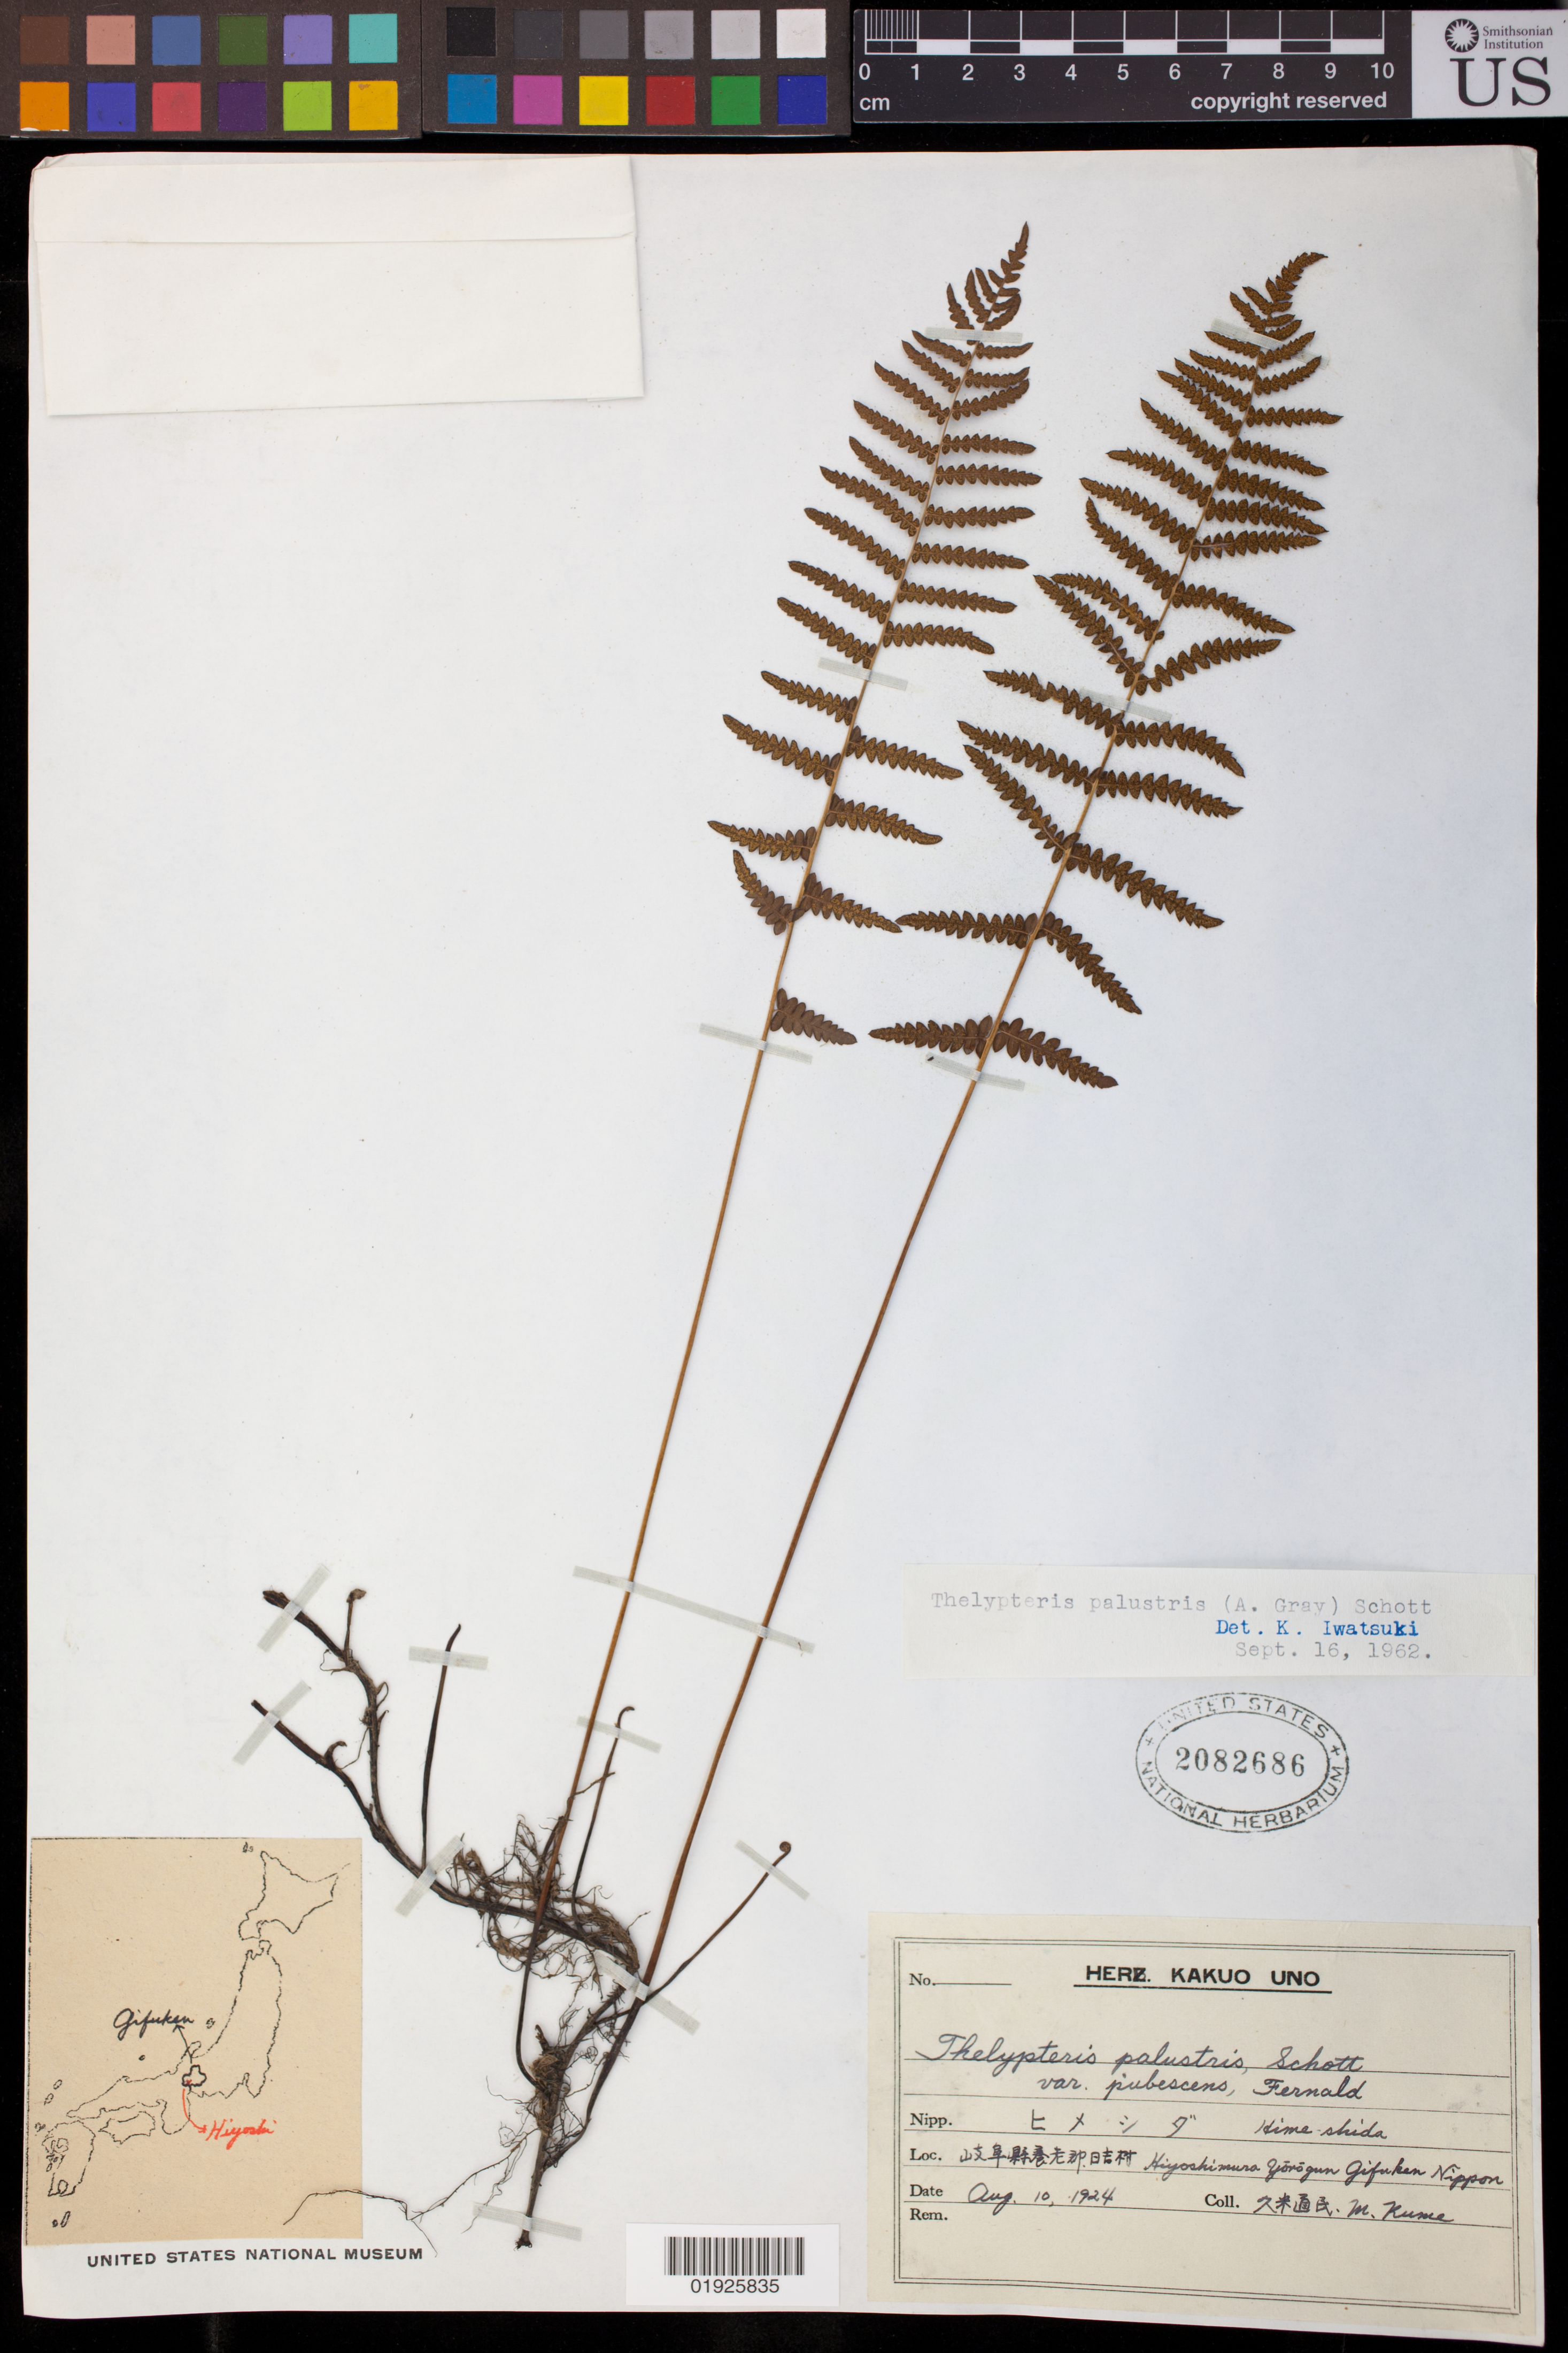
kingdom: Plantae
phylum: Tracheophyta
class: Polypodiopsida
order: Polypodiales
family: Thelypteridaceae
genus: Thelypteris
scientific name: Thelypteris palustris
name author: (Salisb.) Schott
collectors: M. Kume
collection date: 1924-08-10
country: Japan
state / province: Gihu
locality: Hiyoshi-mura, Yono-gun, Gifu-ken, Nippon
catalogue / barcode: US 2082686